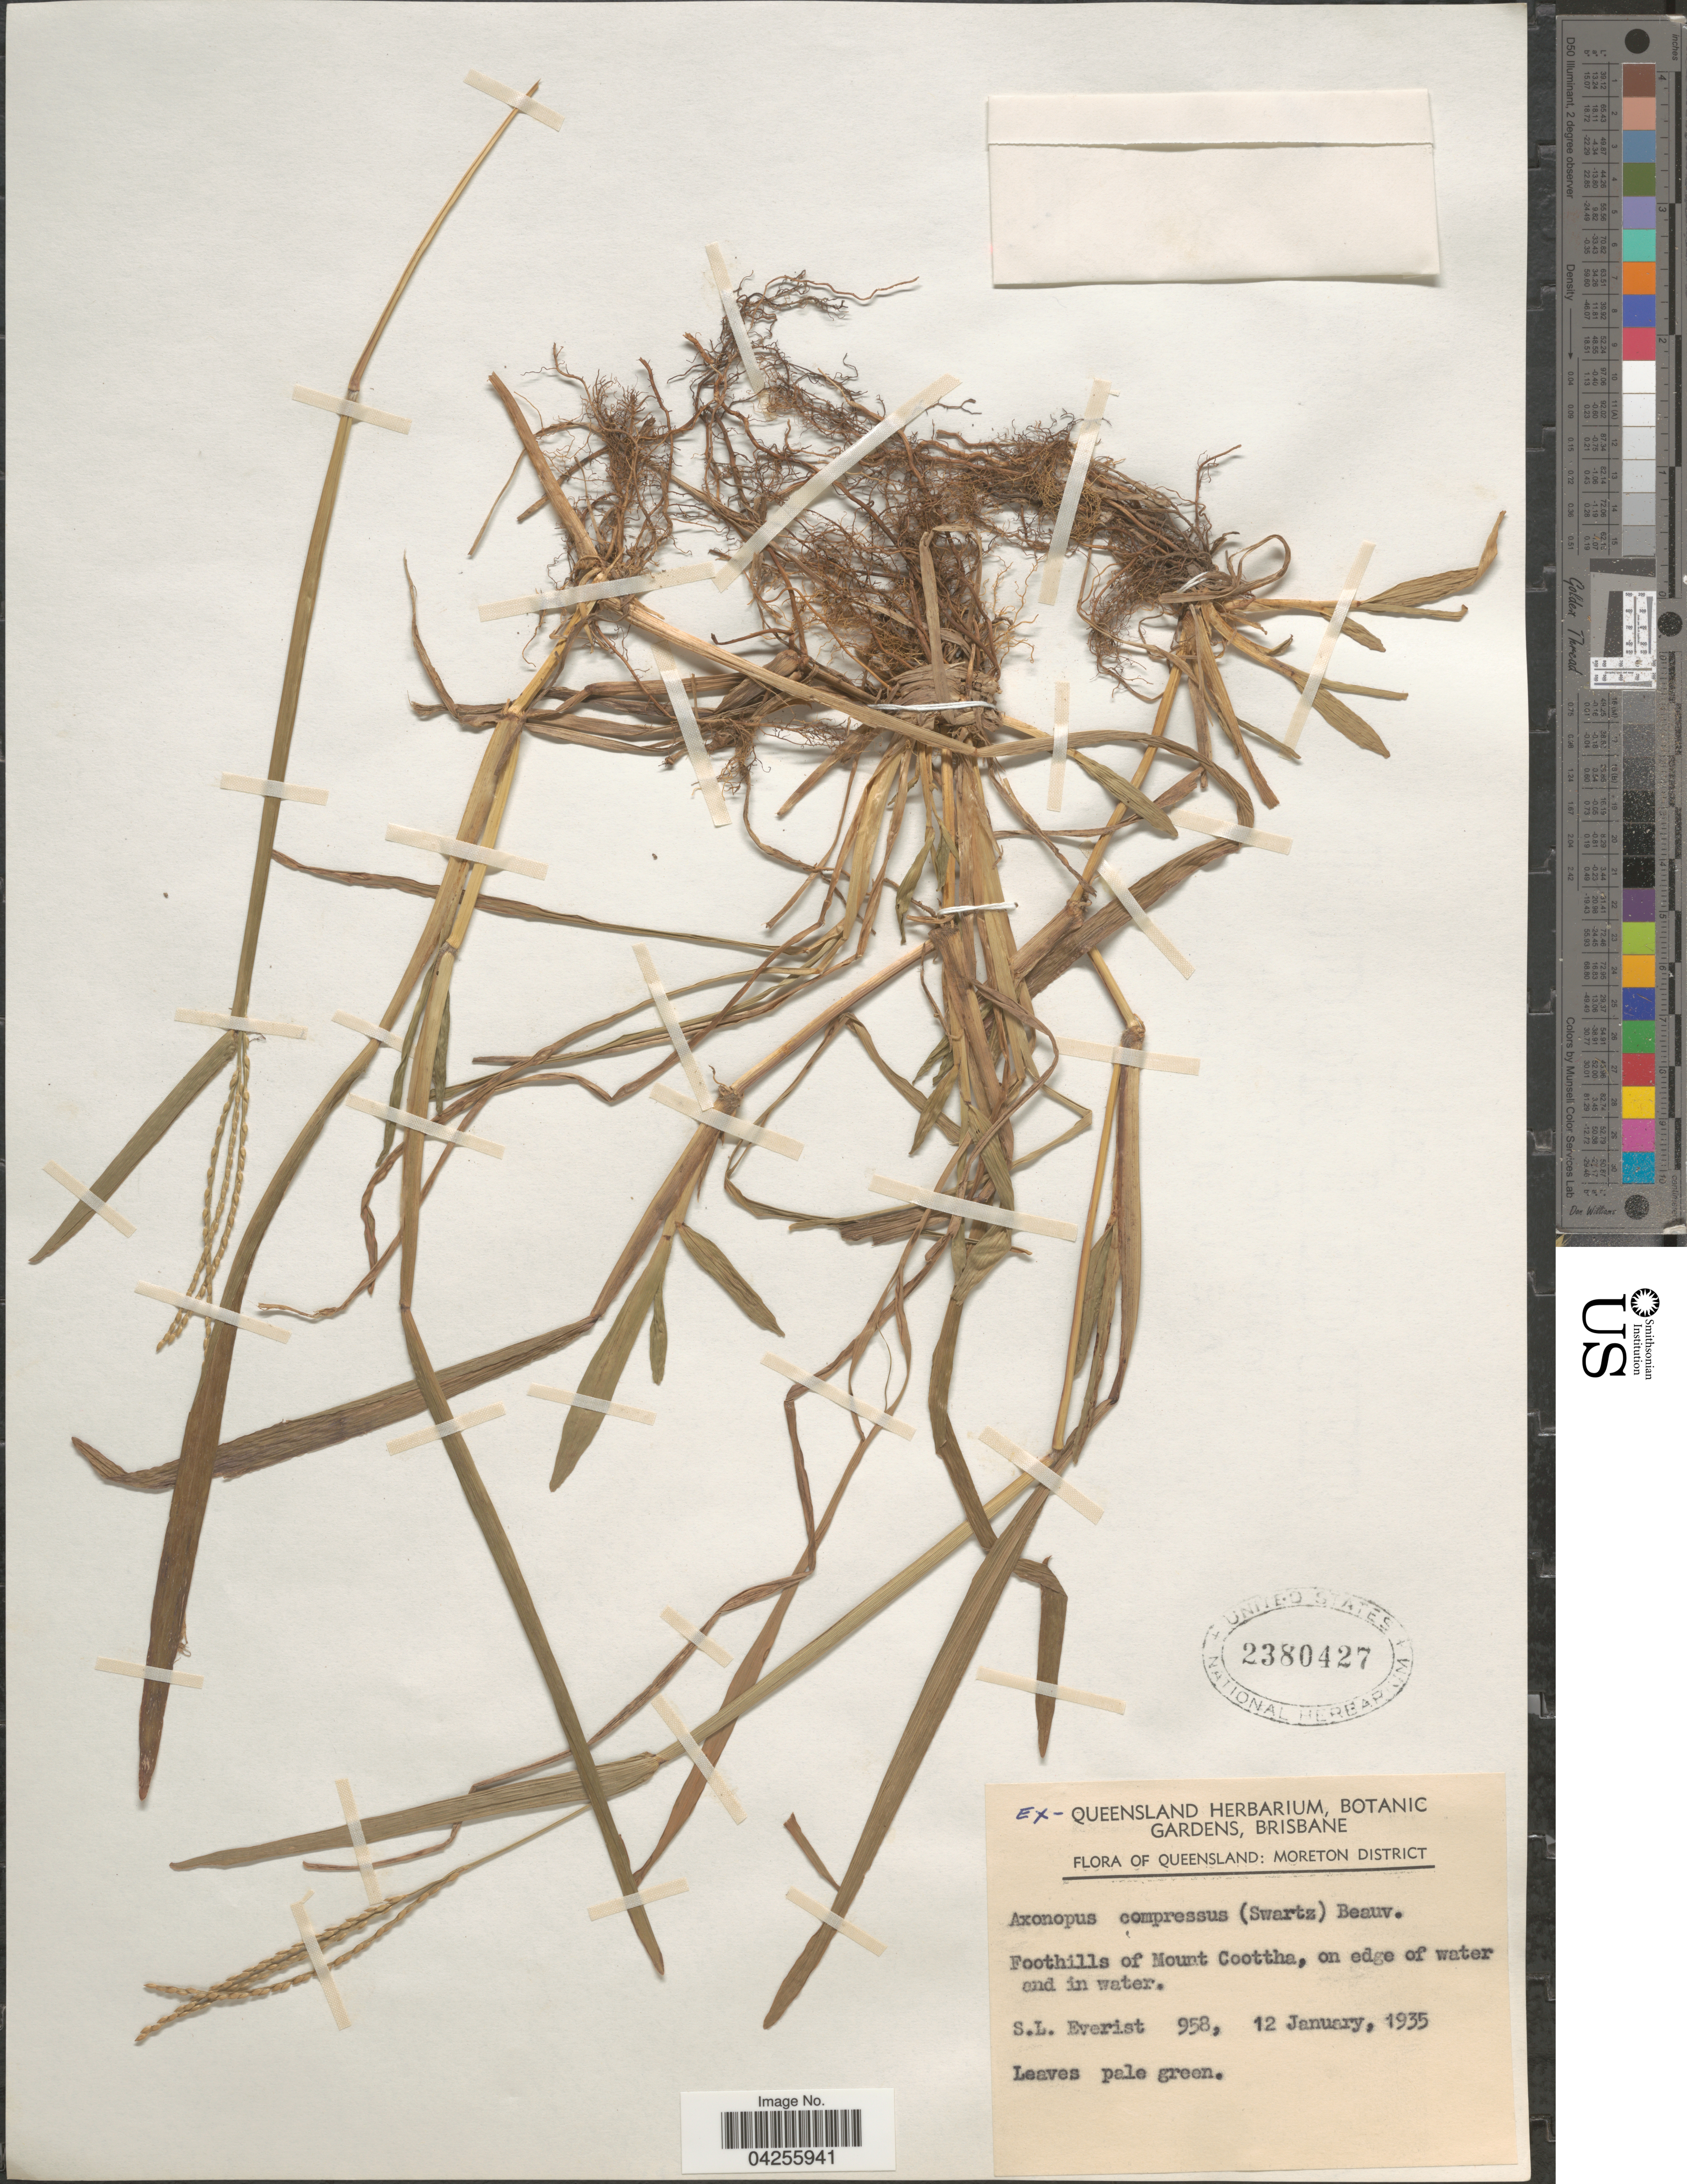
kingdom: Plantae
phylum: Tracheophyta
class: Liliopsida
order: Poales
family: Poaceae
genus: Axonopus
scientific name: Axonopus compressus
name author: (Sw.) P. Beauv.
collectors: S. Everist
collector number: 958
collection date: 1935-01-12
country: Australia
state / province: Queensland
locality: Moreton District. Foothills of Mount Coottha, on edge of water and in water.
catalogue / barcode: US 2380427